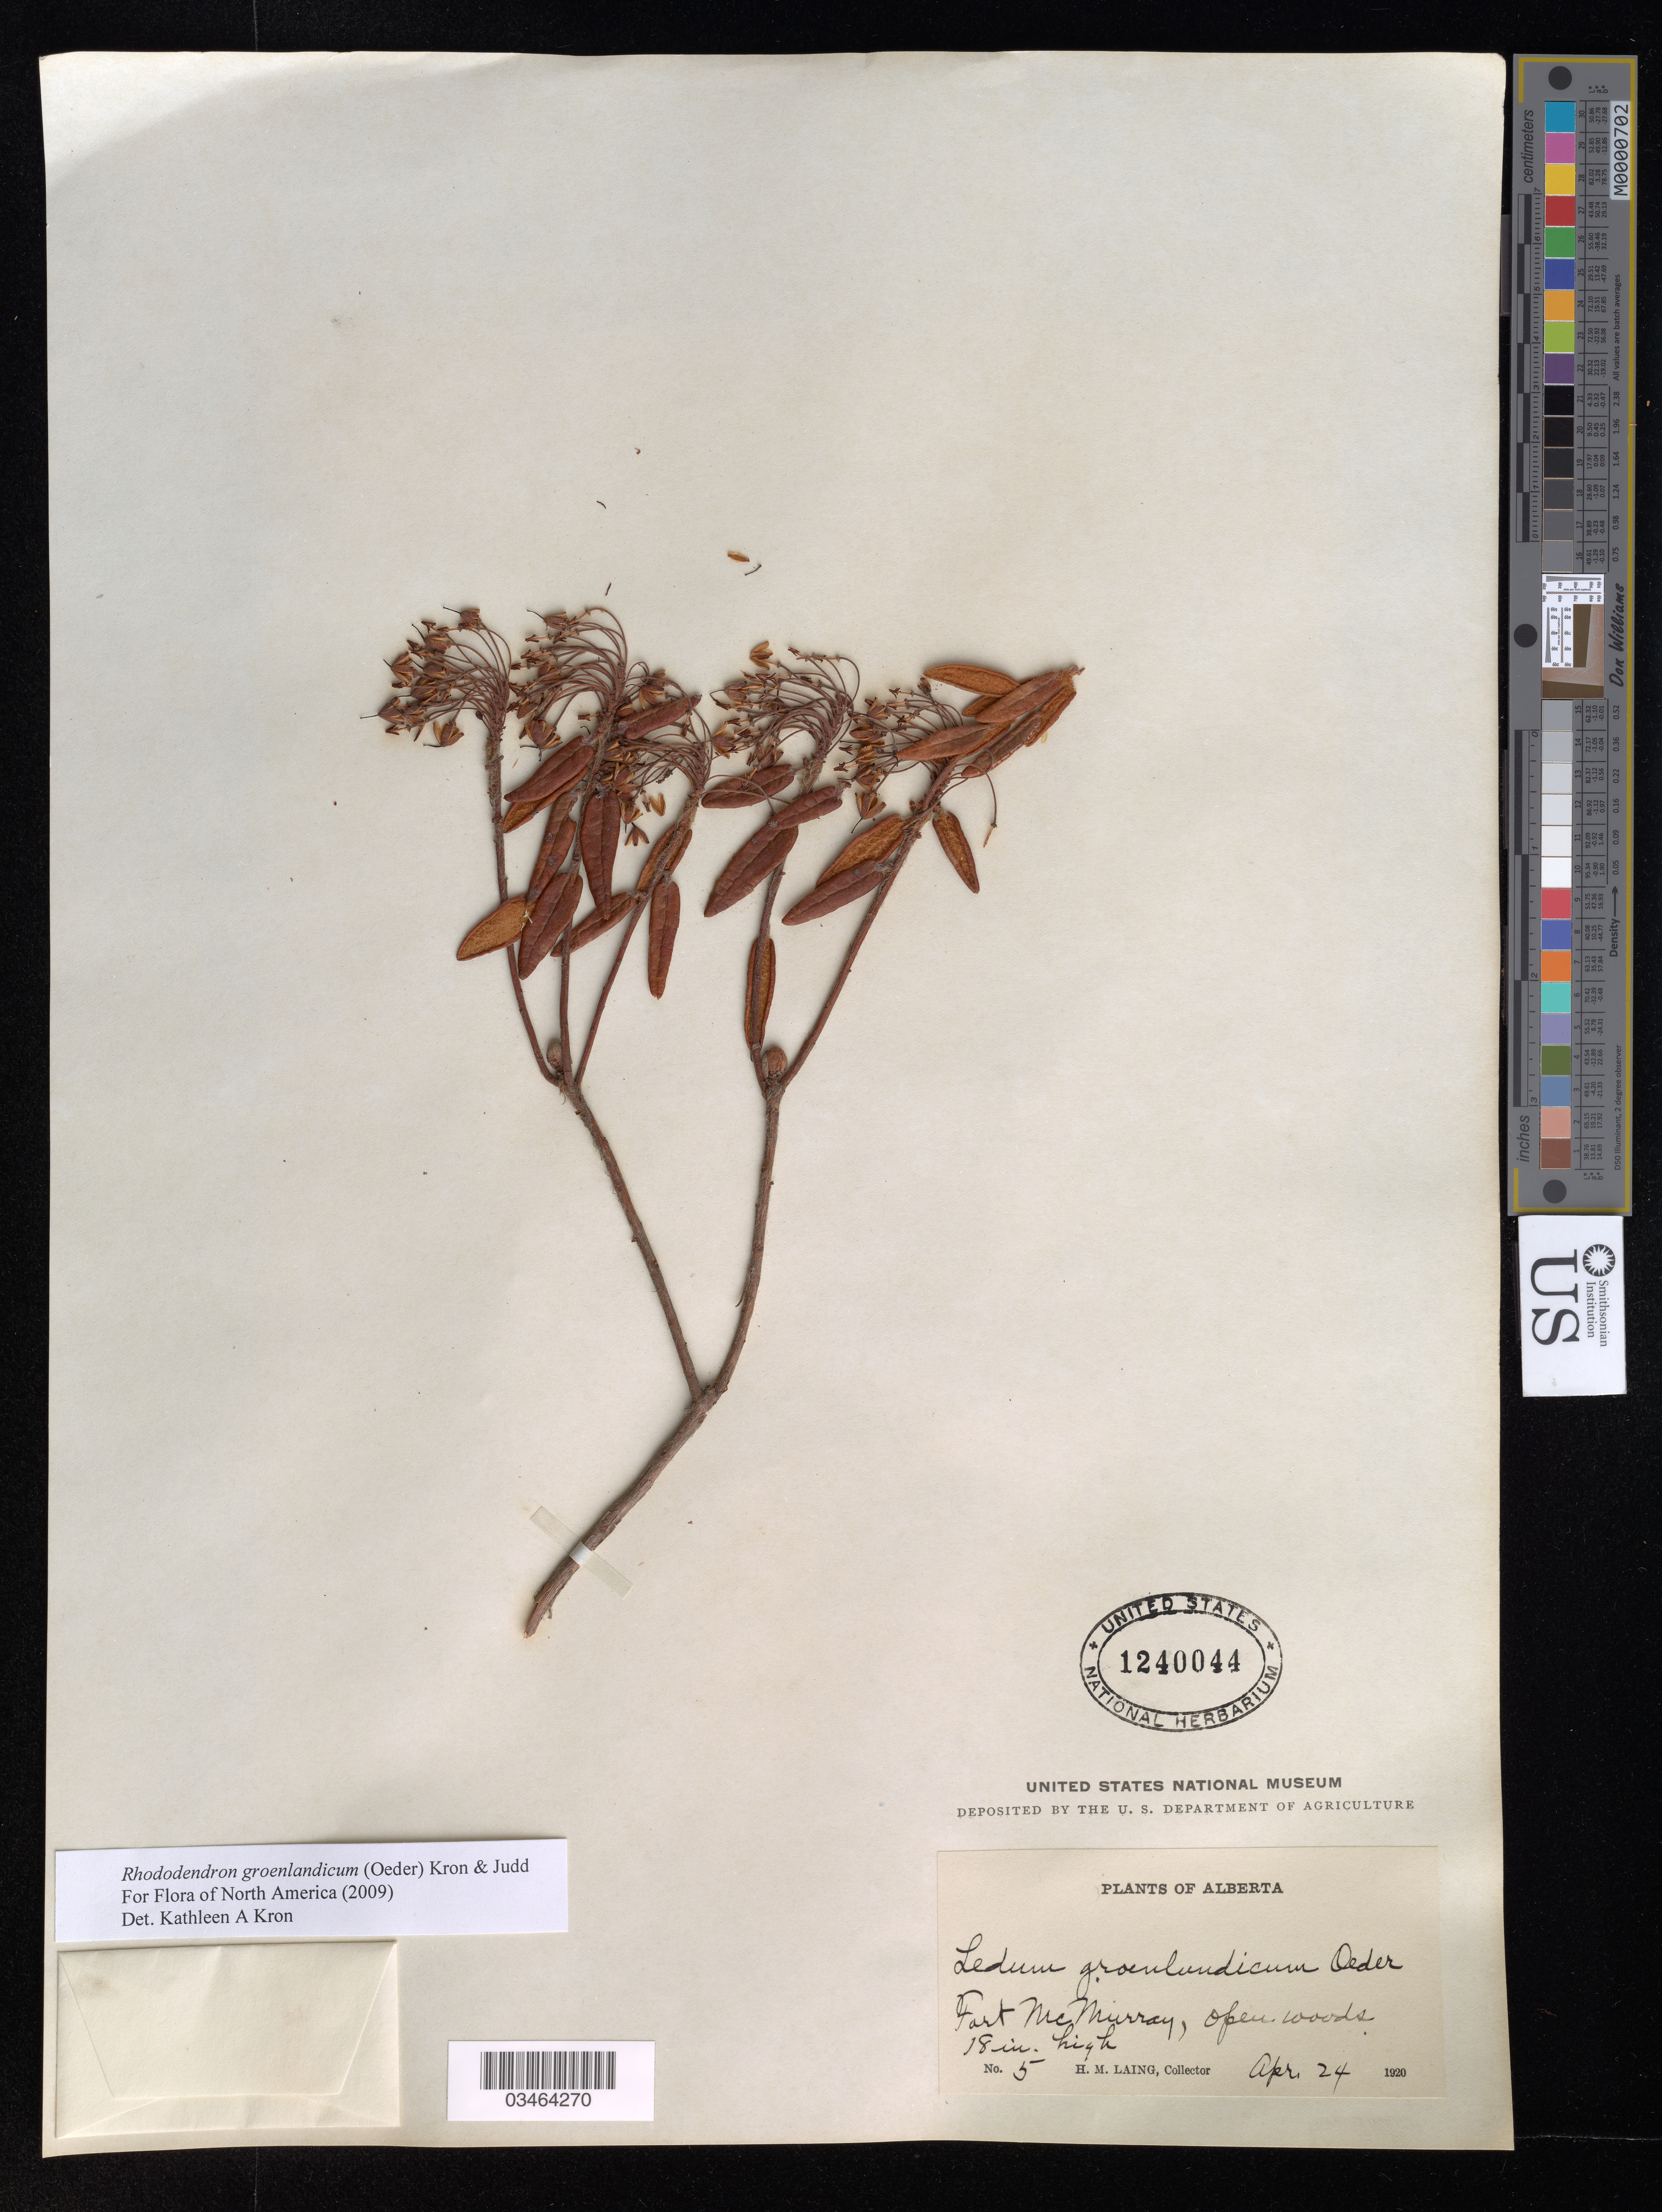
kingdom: Plantae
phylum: Tracheophyta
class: Magnoliopsida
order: Ericales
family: Ericaceae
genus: Rhododendron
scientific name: Rhododendron groenlandicum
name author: (Oeder) Kron & Judd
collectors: H. Laing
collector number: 5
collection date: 1920-04-24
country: Canada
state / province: Alberta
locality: Fort McMurray.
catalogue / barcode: US 1240044